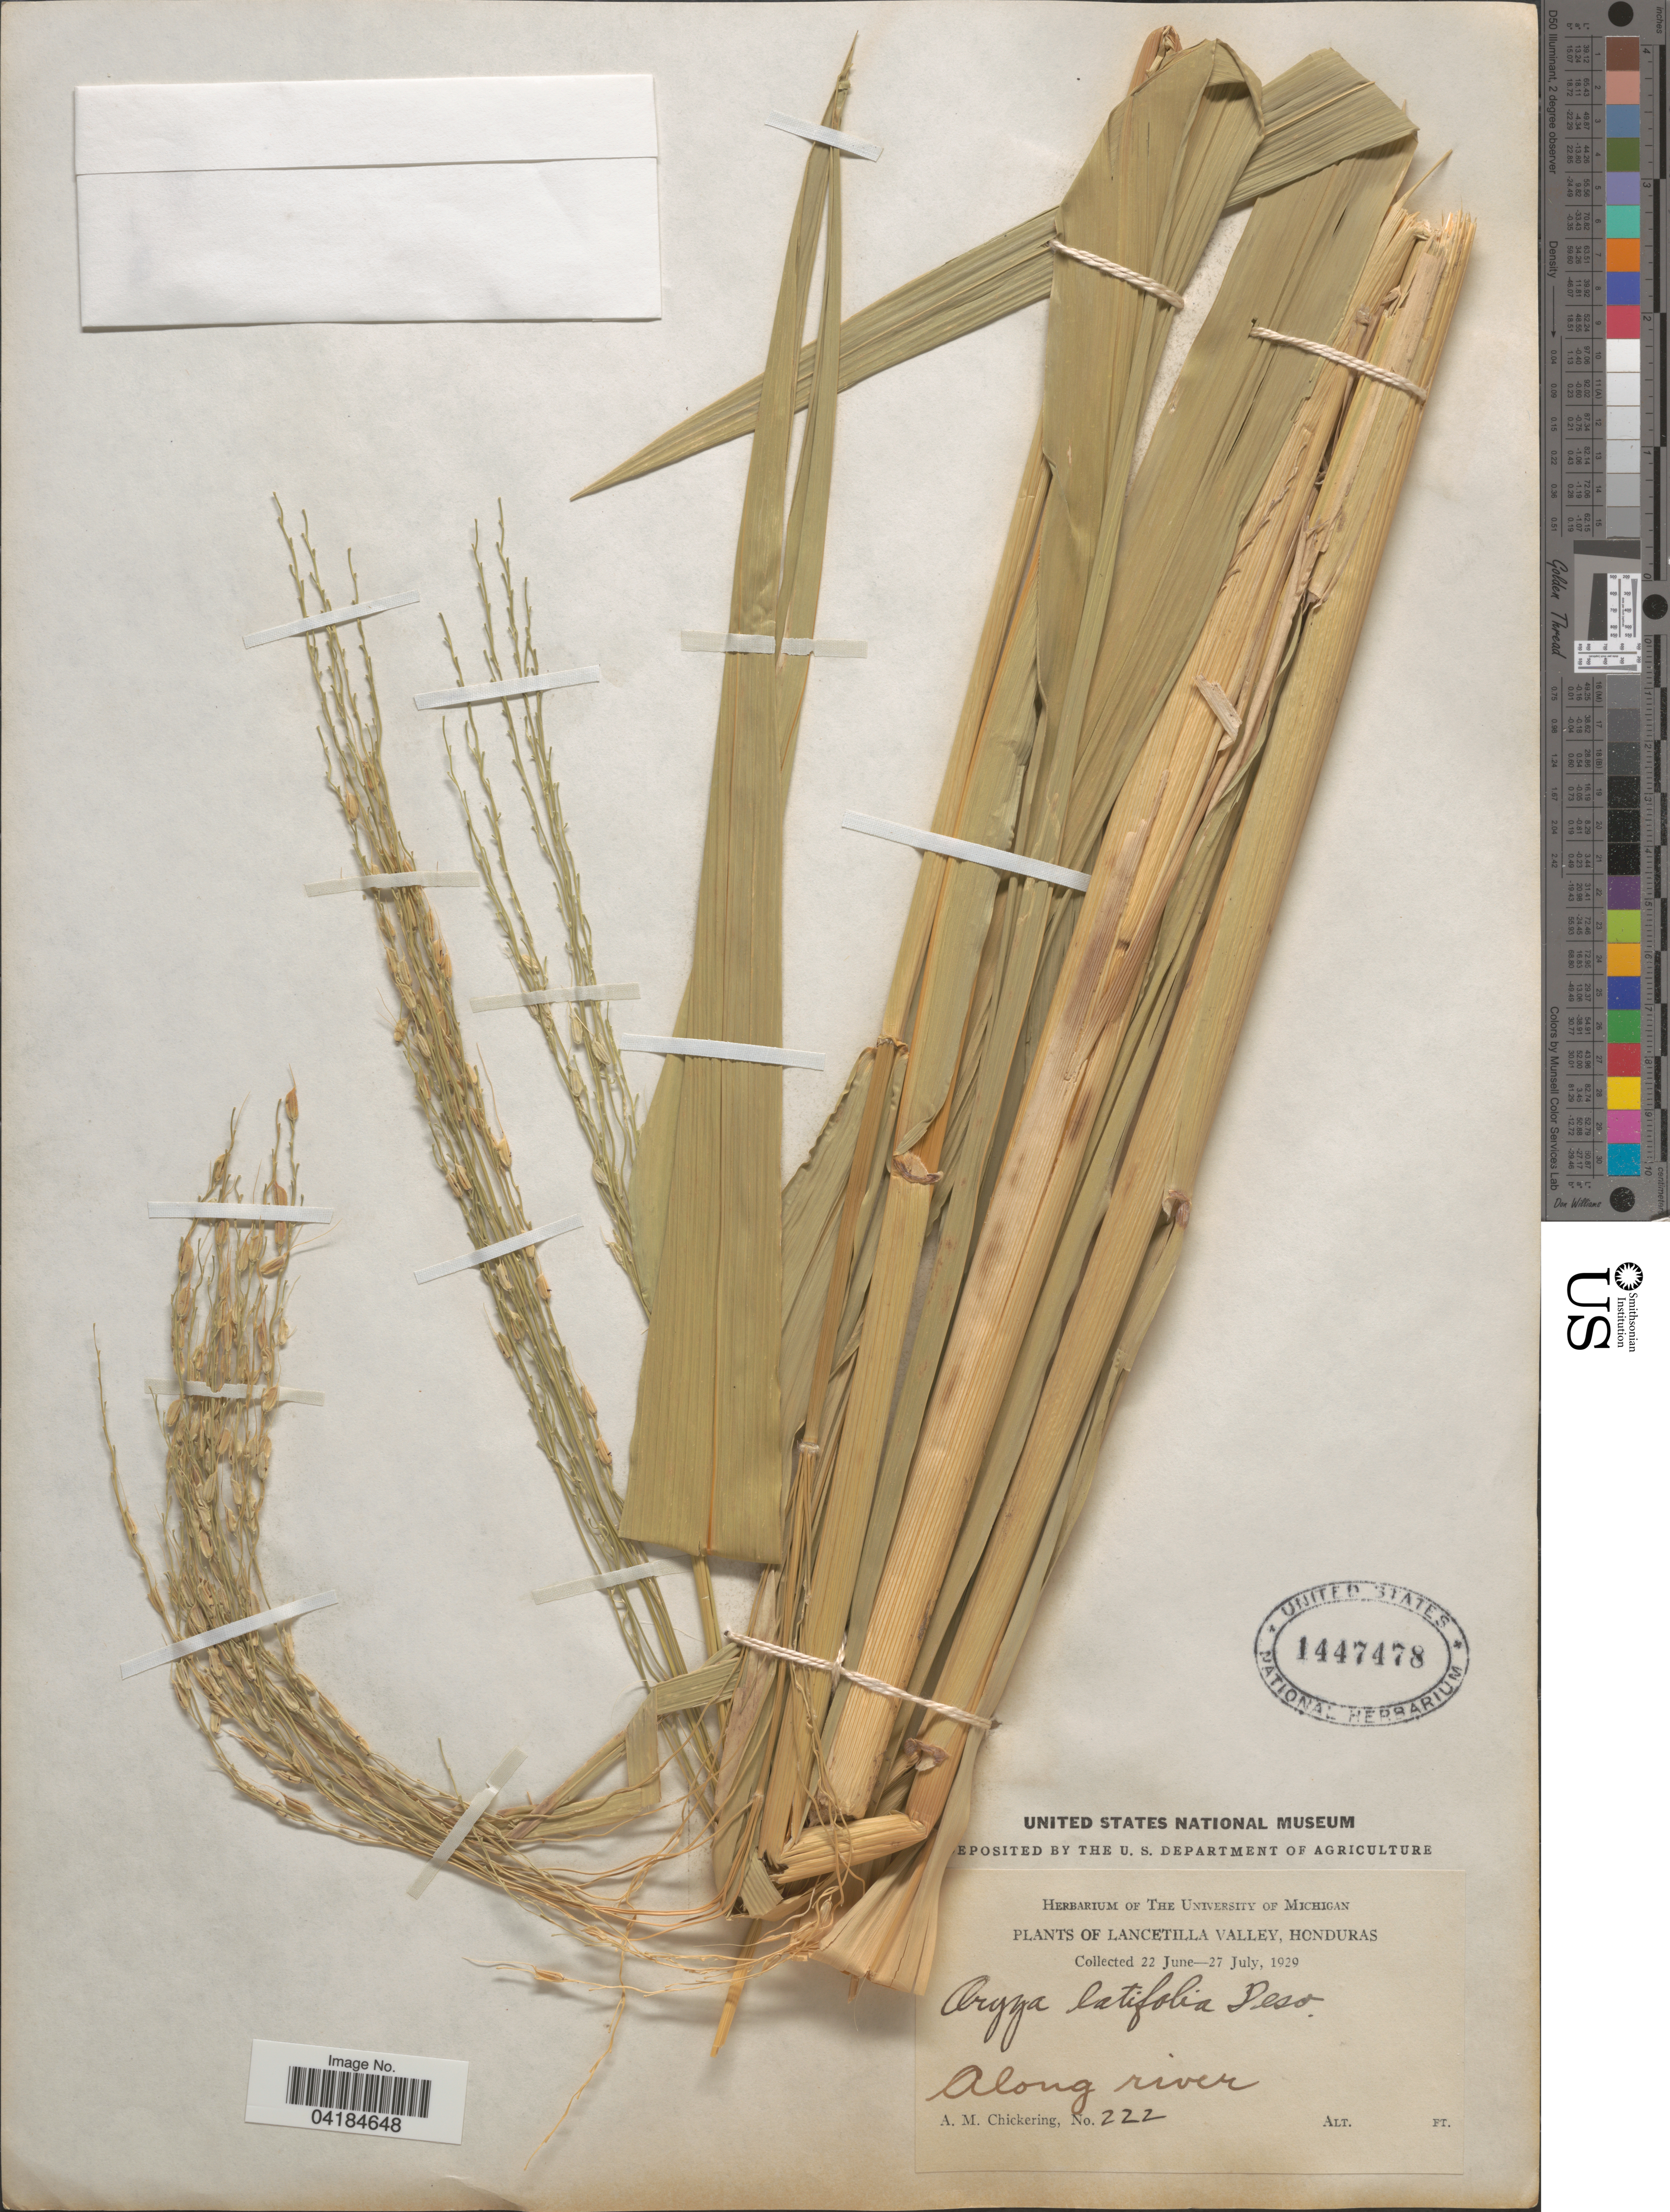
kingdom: Plantae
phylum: Tracheophyta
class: Liliopsida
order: Poales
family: Poaceae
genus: Oryza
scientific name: Oryza latifolia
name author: Desv.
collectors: A. Chickering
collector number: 222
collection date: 1929-06-22/1929-07-27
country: Honduras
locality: Lancetilla Valley. Along river.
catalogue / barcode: US 1447478